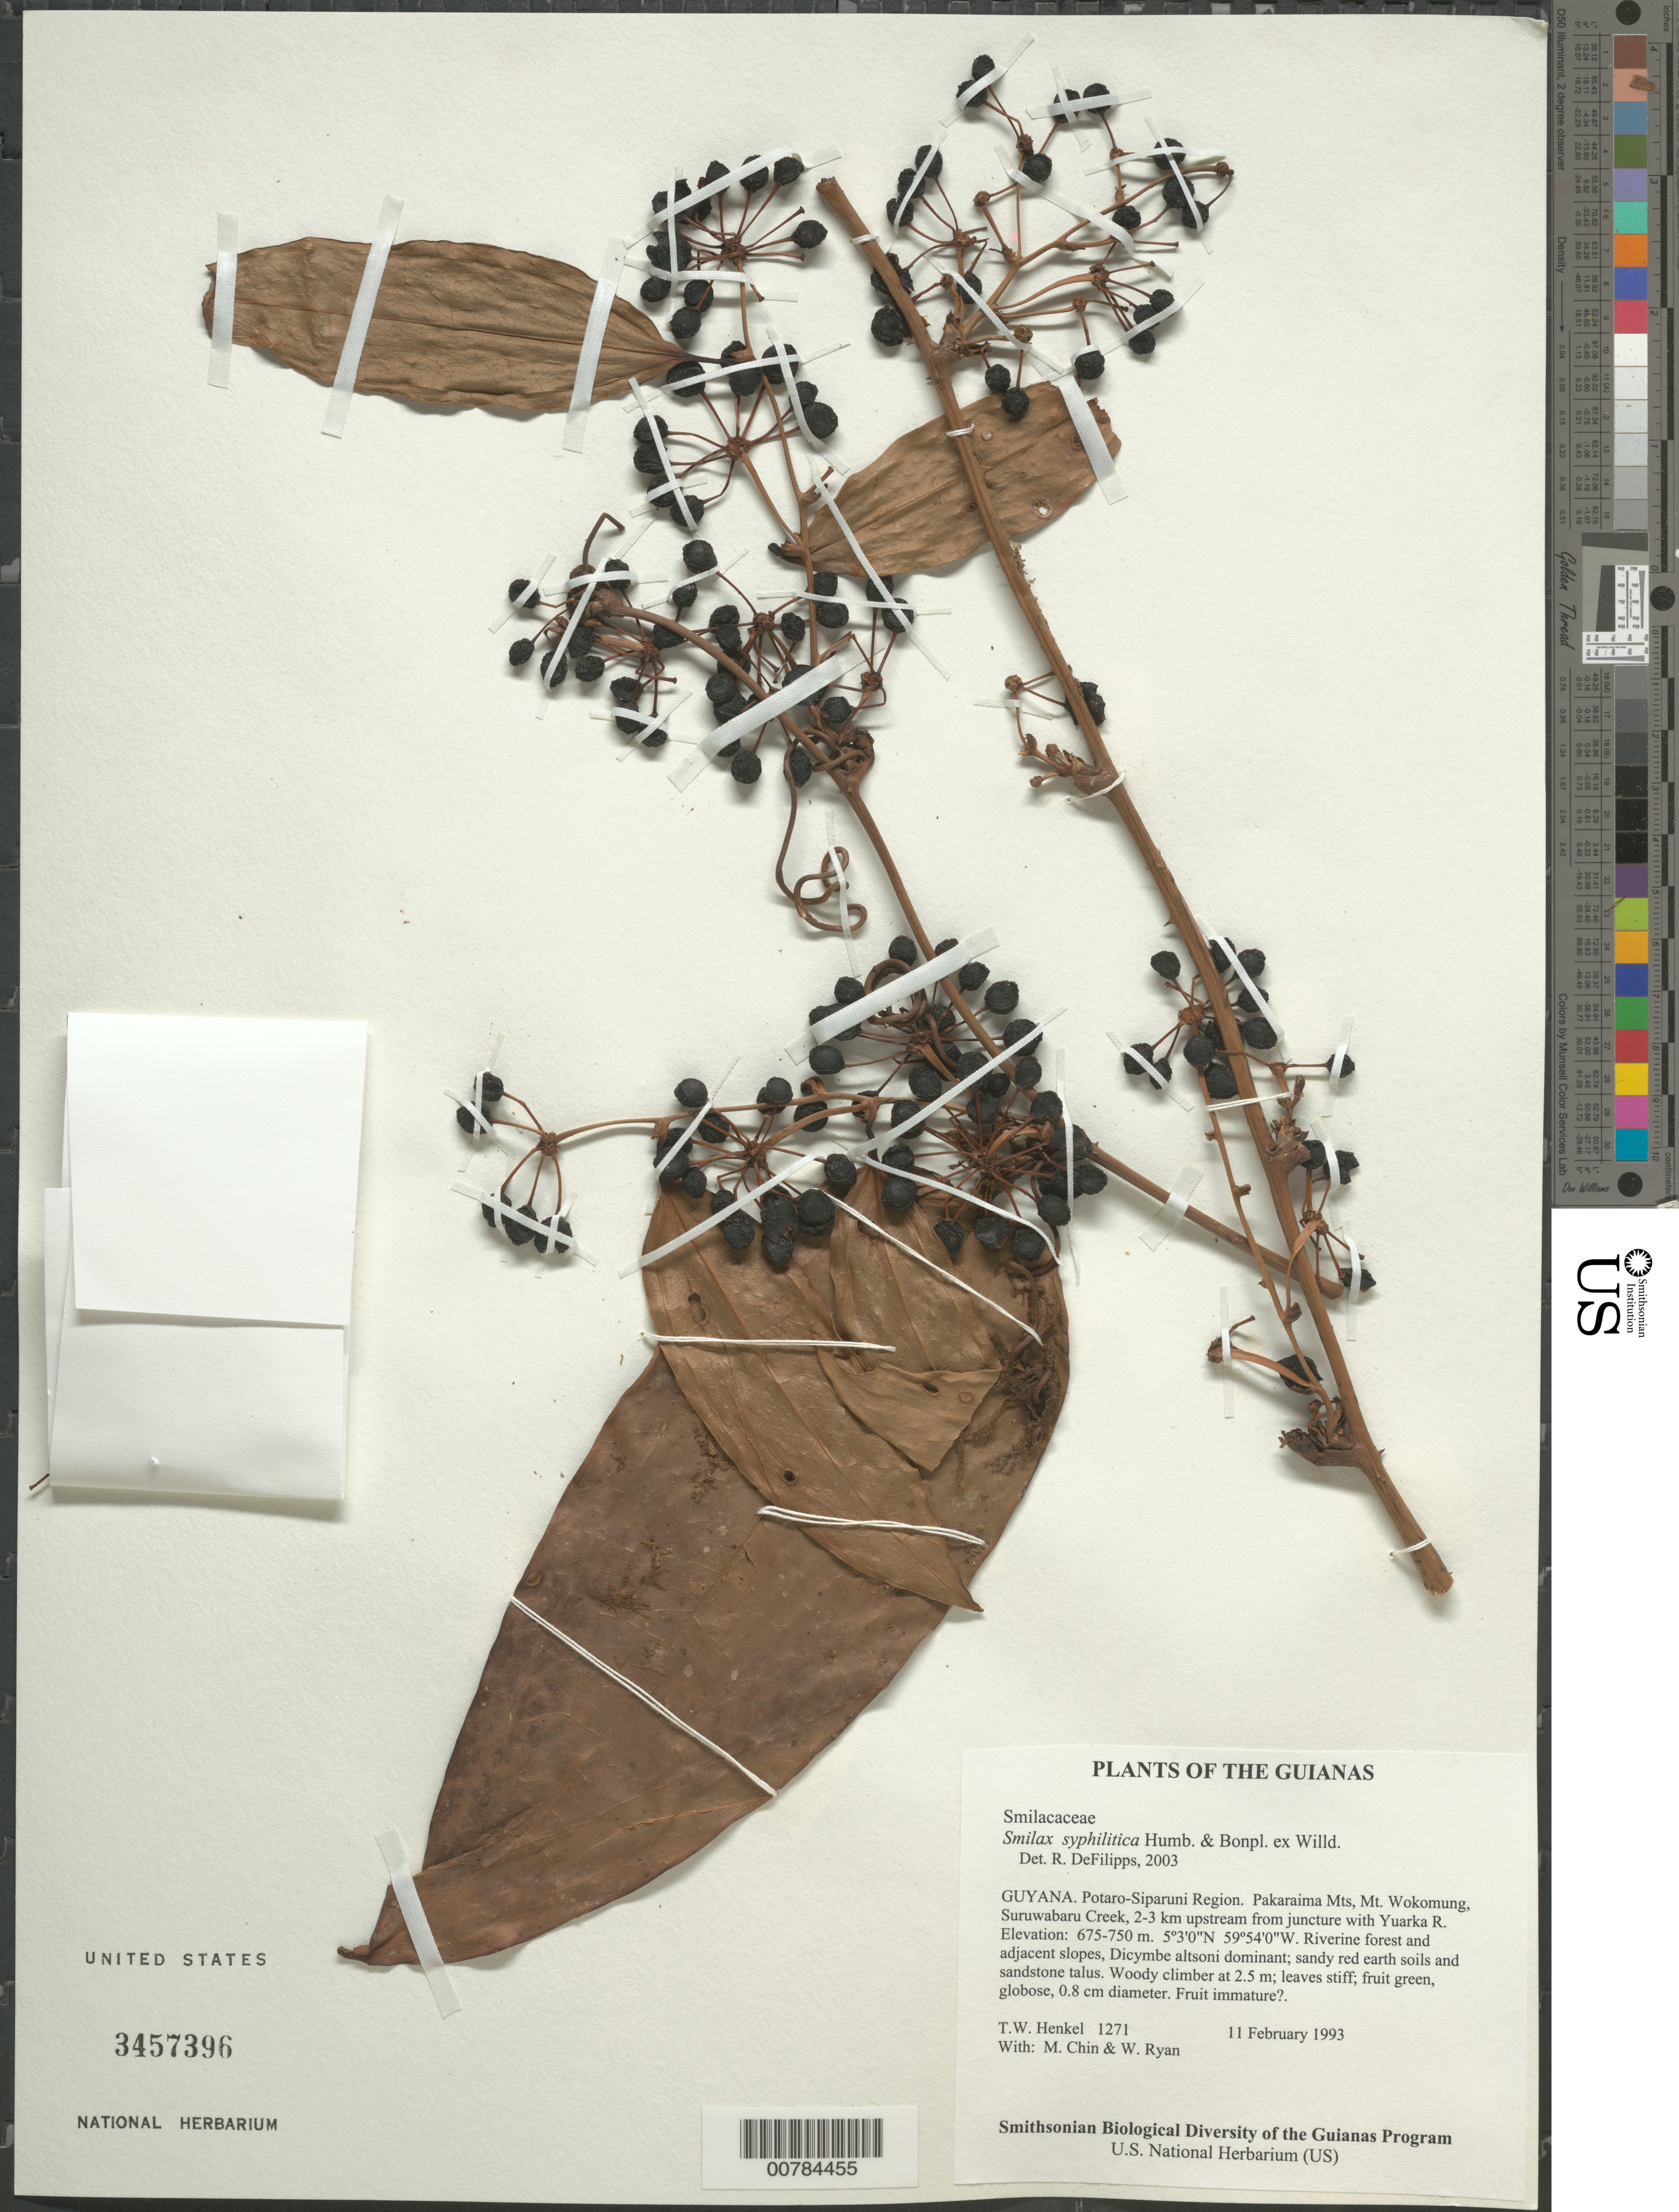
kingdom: Plantae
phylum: Tracheophyta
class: Liliopsida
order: Liliales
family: Smilacaceae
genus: Smilax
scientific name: Smilax syphilitica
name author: Humb. & Bonpl.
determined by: DeFilipps, R. A.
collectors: T. Henkel, M. Chin & W. Ryan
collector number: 1271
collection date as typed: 11 February 1993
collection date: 1993-02-11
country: Guyana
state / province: Potaro-Siparuni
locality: Pakaraima Mts, Mt. Wokomung, Suruwabaru Creek, 2-3 km upstream from juncture with Yuarka R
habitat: Riverine forest and adjacent slopes, Dicymbe altsoni dominant; sandy red earth soils and sandstone talus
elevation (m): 675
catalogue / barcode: US 3457396